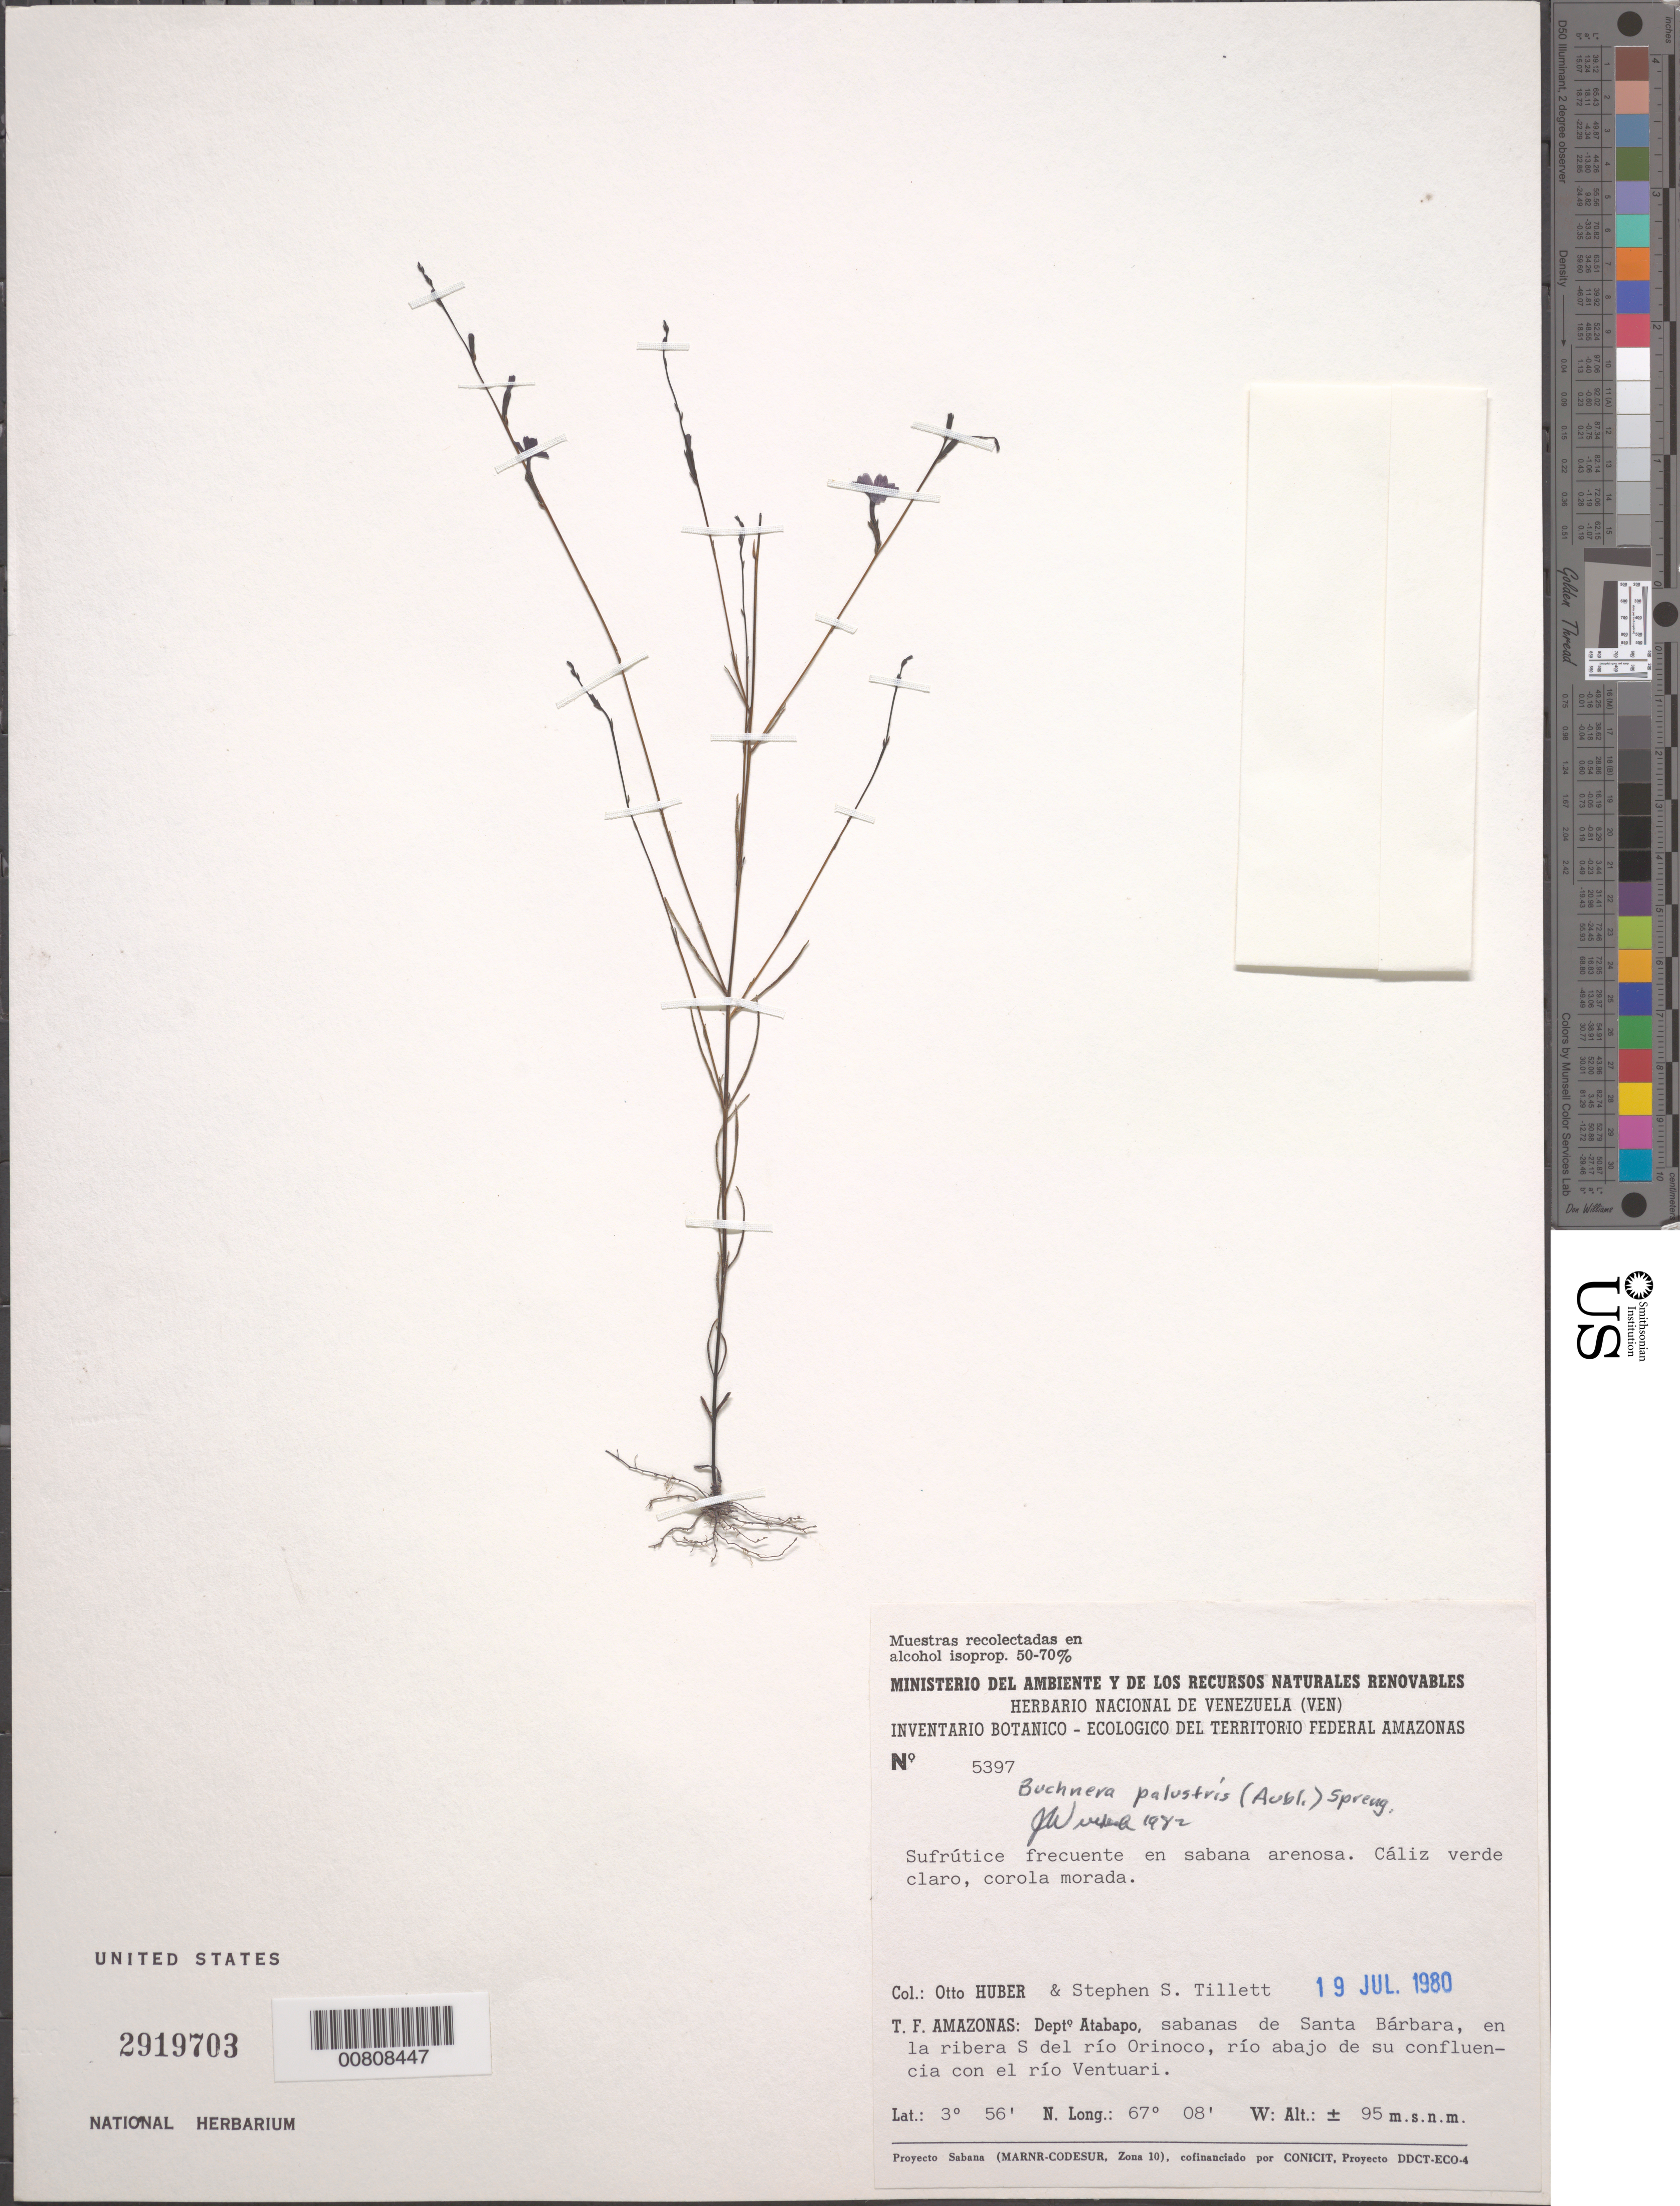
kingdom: Plantae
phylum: Tracheophyta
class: Magnoliopsida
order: Lamiales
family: Orobanchaceae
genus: Buchnera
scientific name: Buchnera palustris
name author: (Aubl.) Spreng.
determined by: Wurdack, John J., (US), US (UNITED STATES)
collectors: O. Huber & S. S. Tillett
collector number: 5397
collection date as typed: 19-Jul-80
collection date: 1980-07-19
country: Venezuela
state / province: Amazonas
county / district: Atabapo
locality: Santa Bárbara, en la ribera S del río Orinoco, río abajo de su confluencia con el río Ventuari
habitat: Savana arenoso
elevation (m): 95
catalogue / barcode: US 2919703